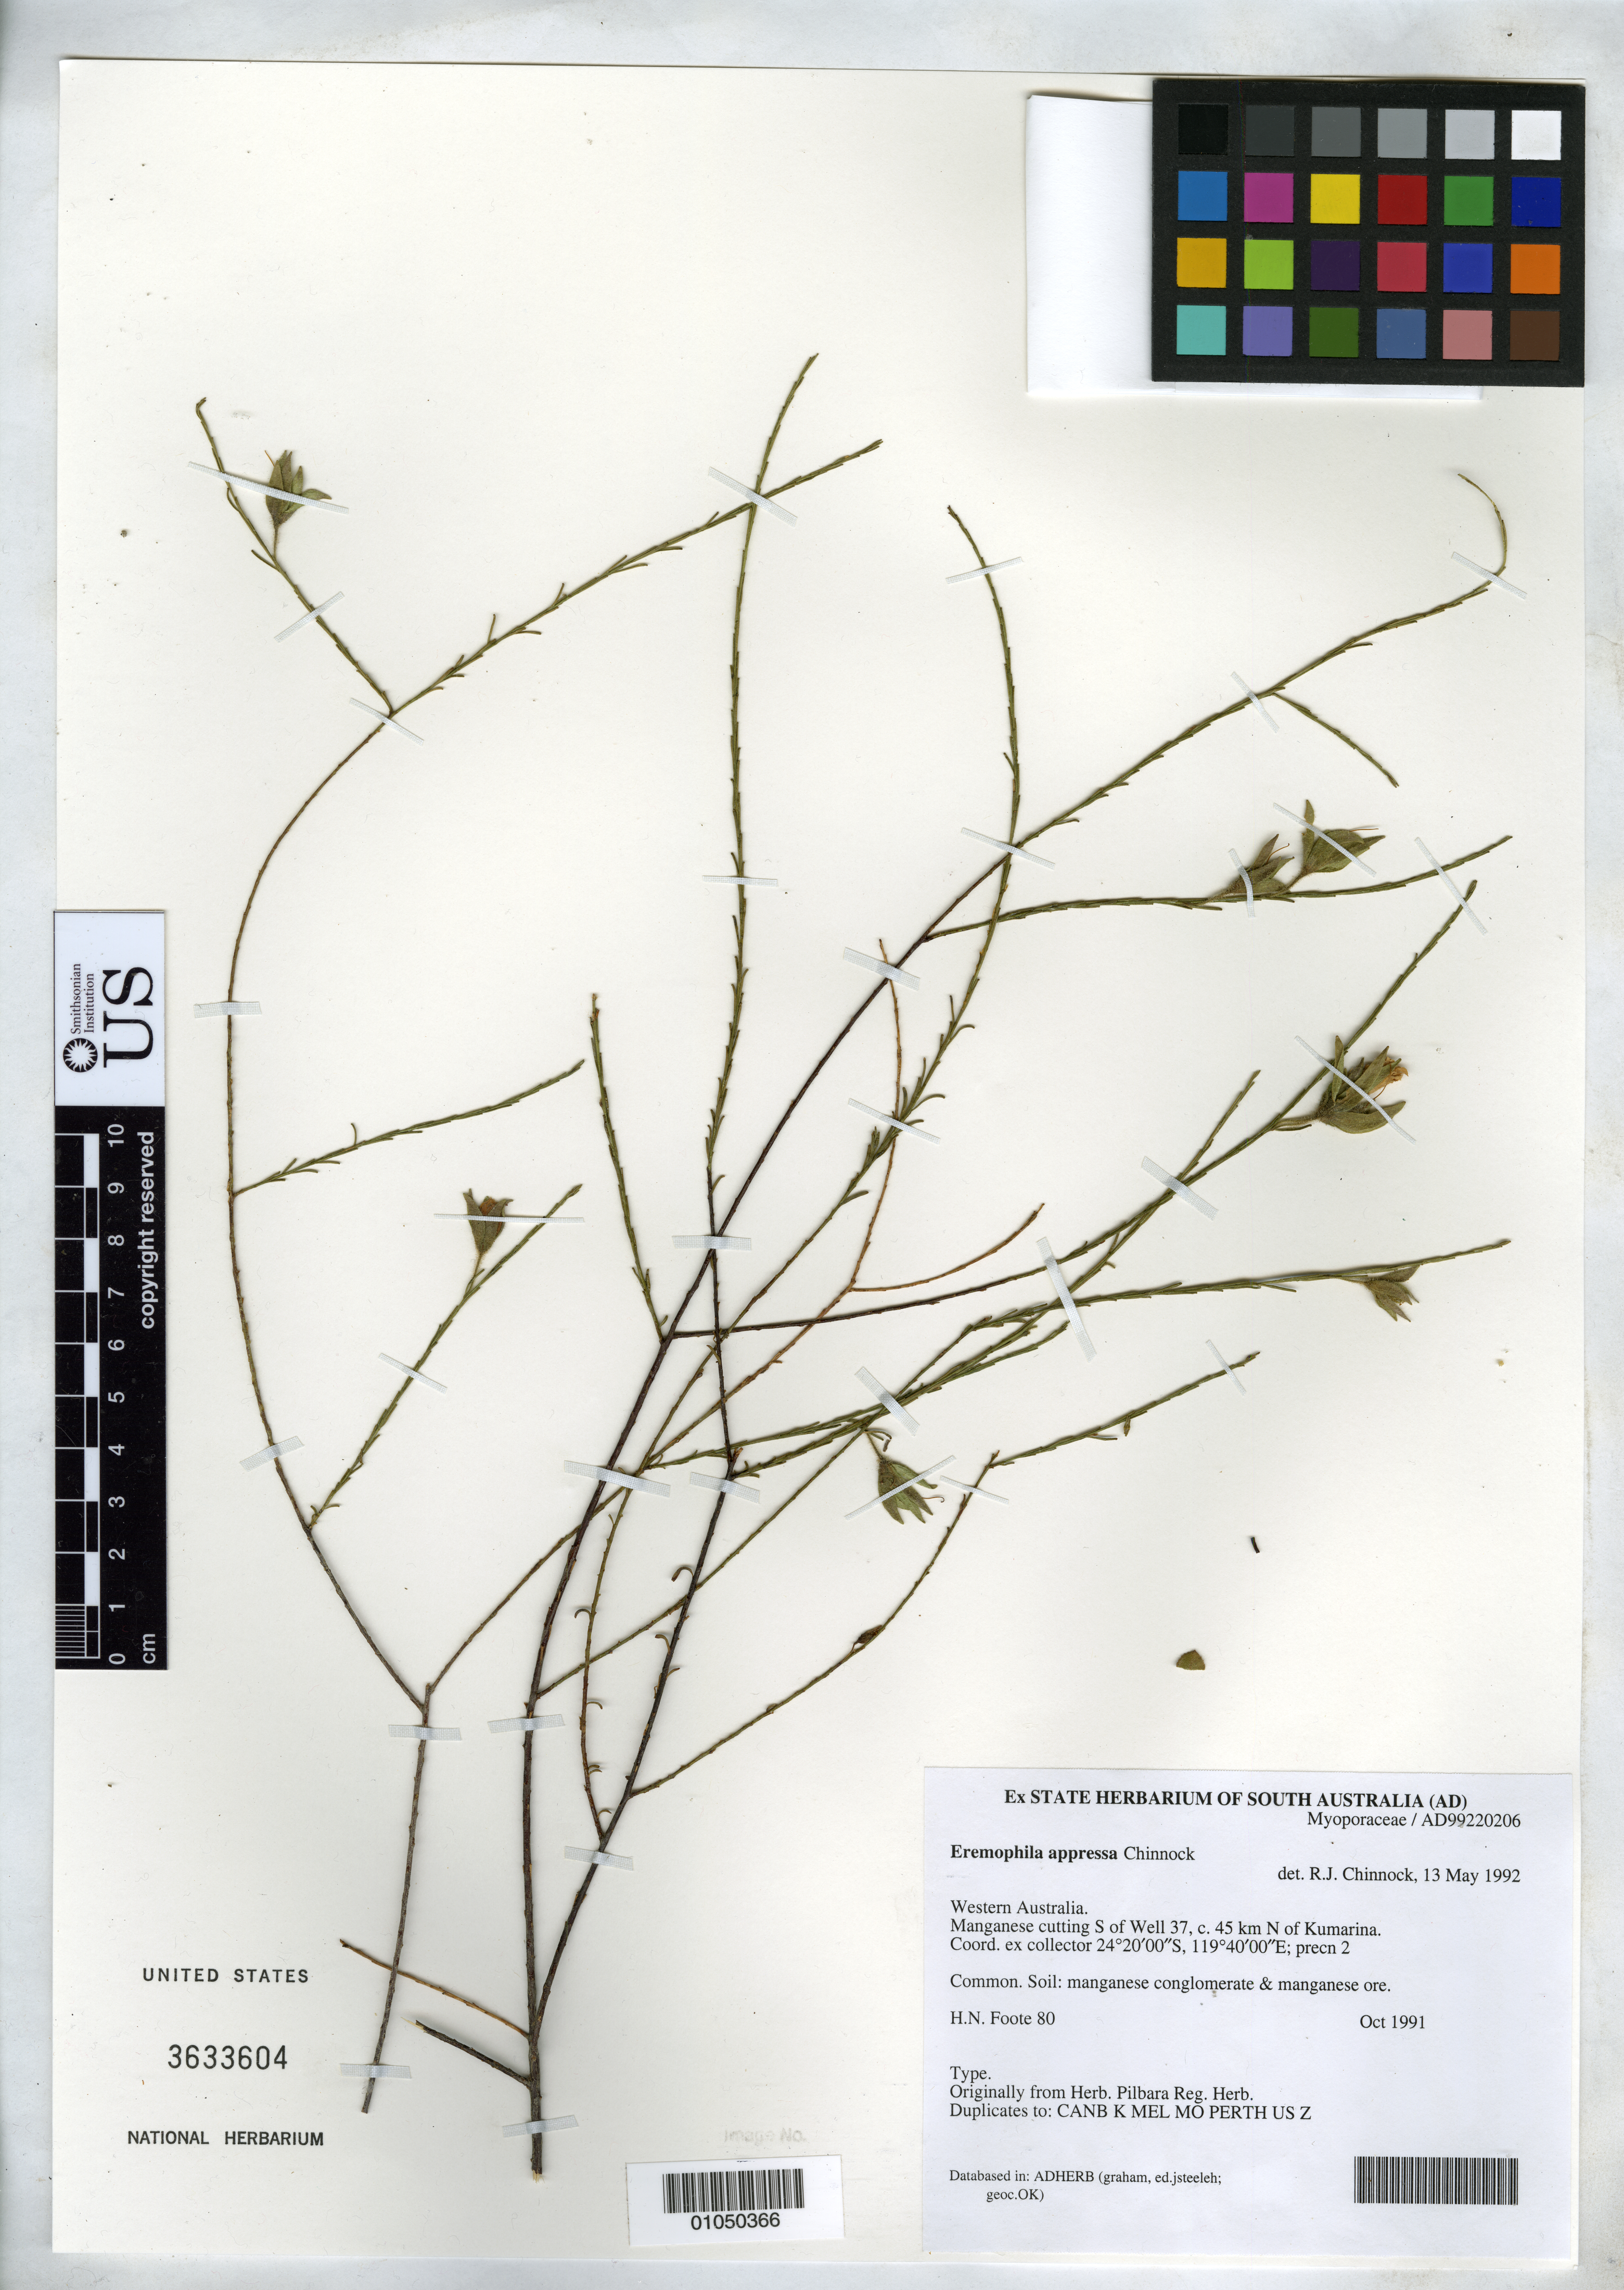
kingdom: Plantae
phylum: Tracheophyta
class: Magnoliopsida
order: Lamiales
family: Scrophulariaceae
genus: Eremophila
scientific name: Eremophila appressa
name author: Chinnock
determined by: Chinnock, R. J.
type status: Isotype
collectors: H. Foote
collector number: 80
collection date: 1991-10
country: Australia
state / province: Western Australia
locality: Manganese cuttings S of Well 37, c. 45 km N of Kumarina.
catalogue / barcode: US 3633604